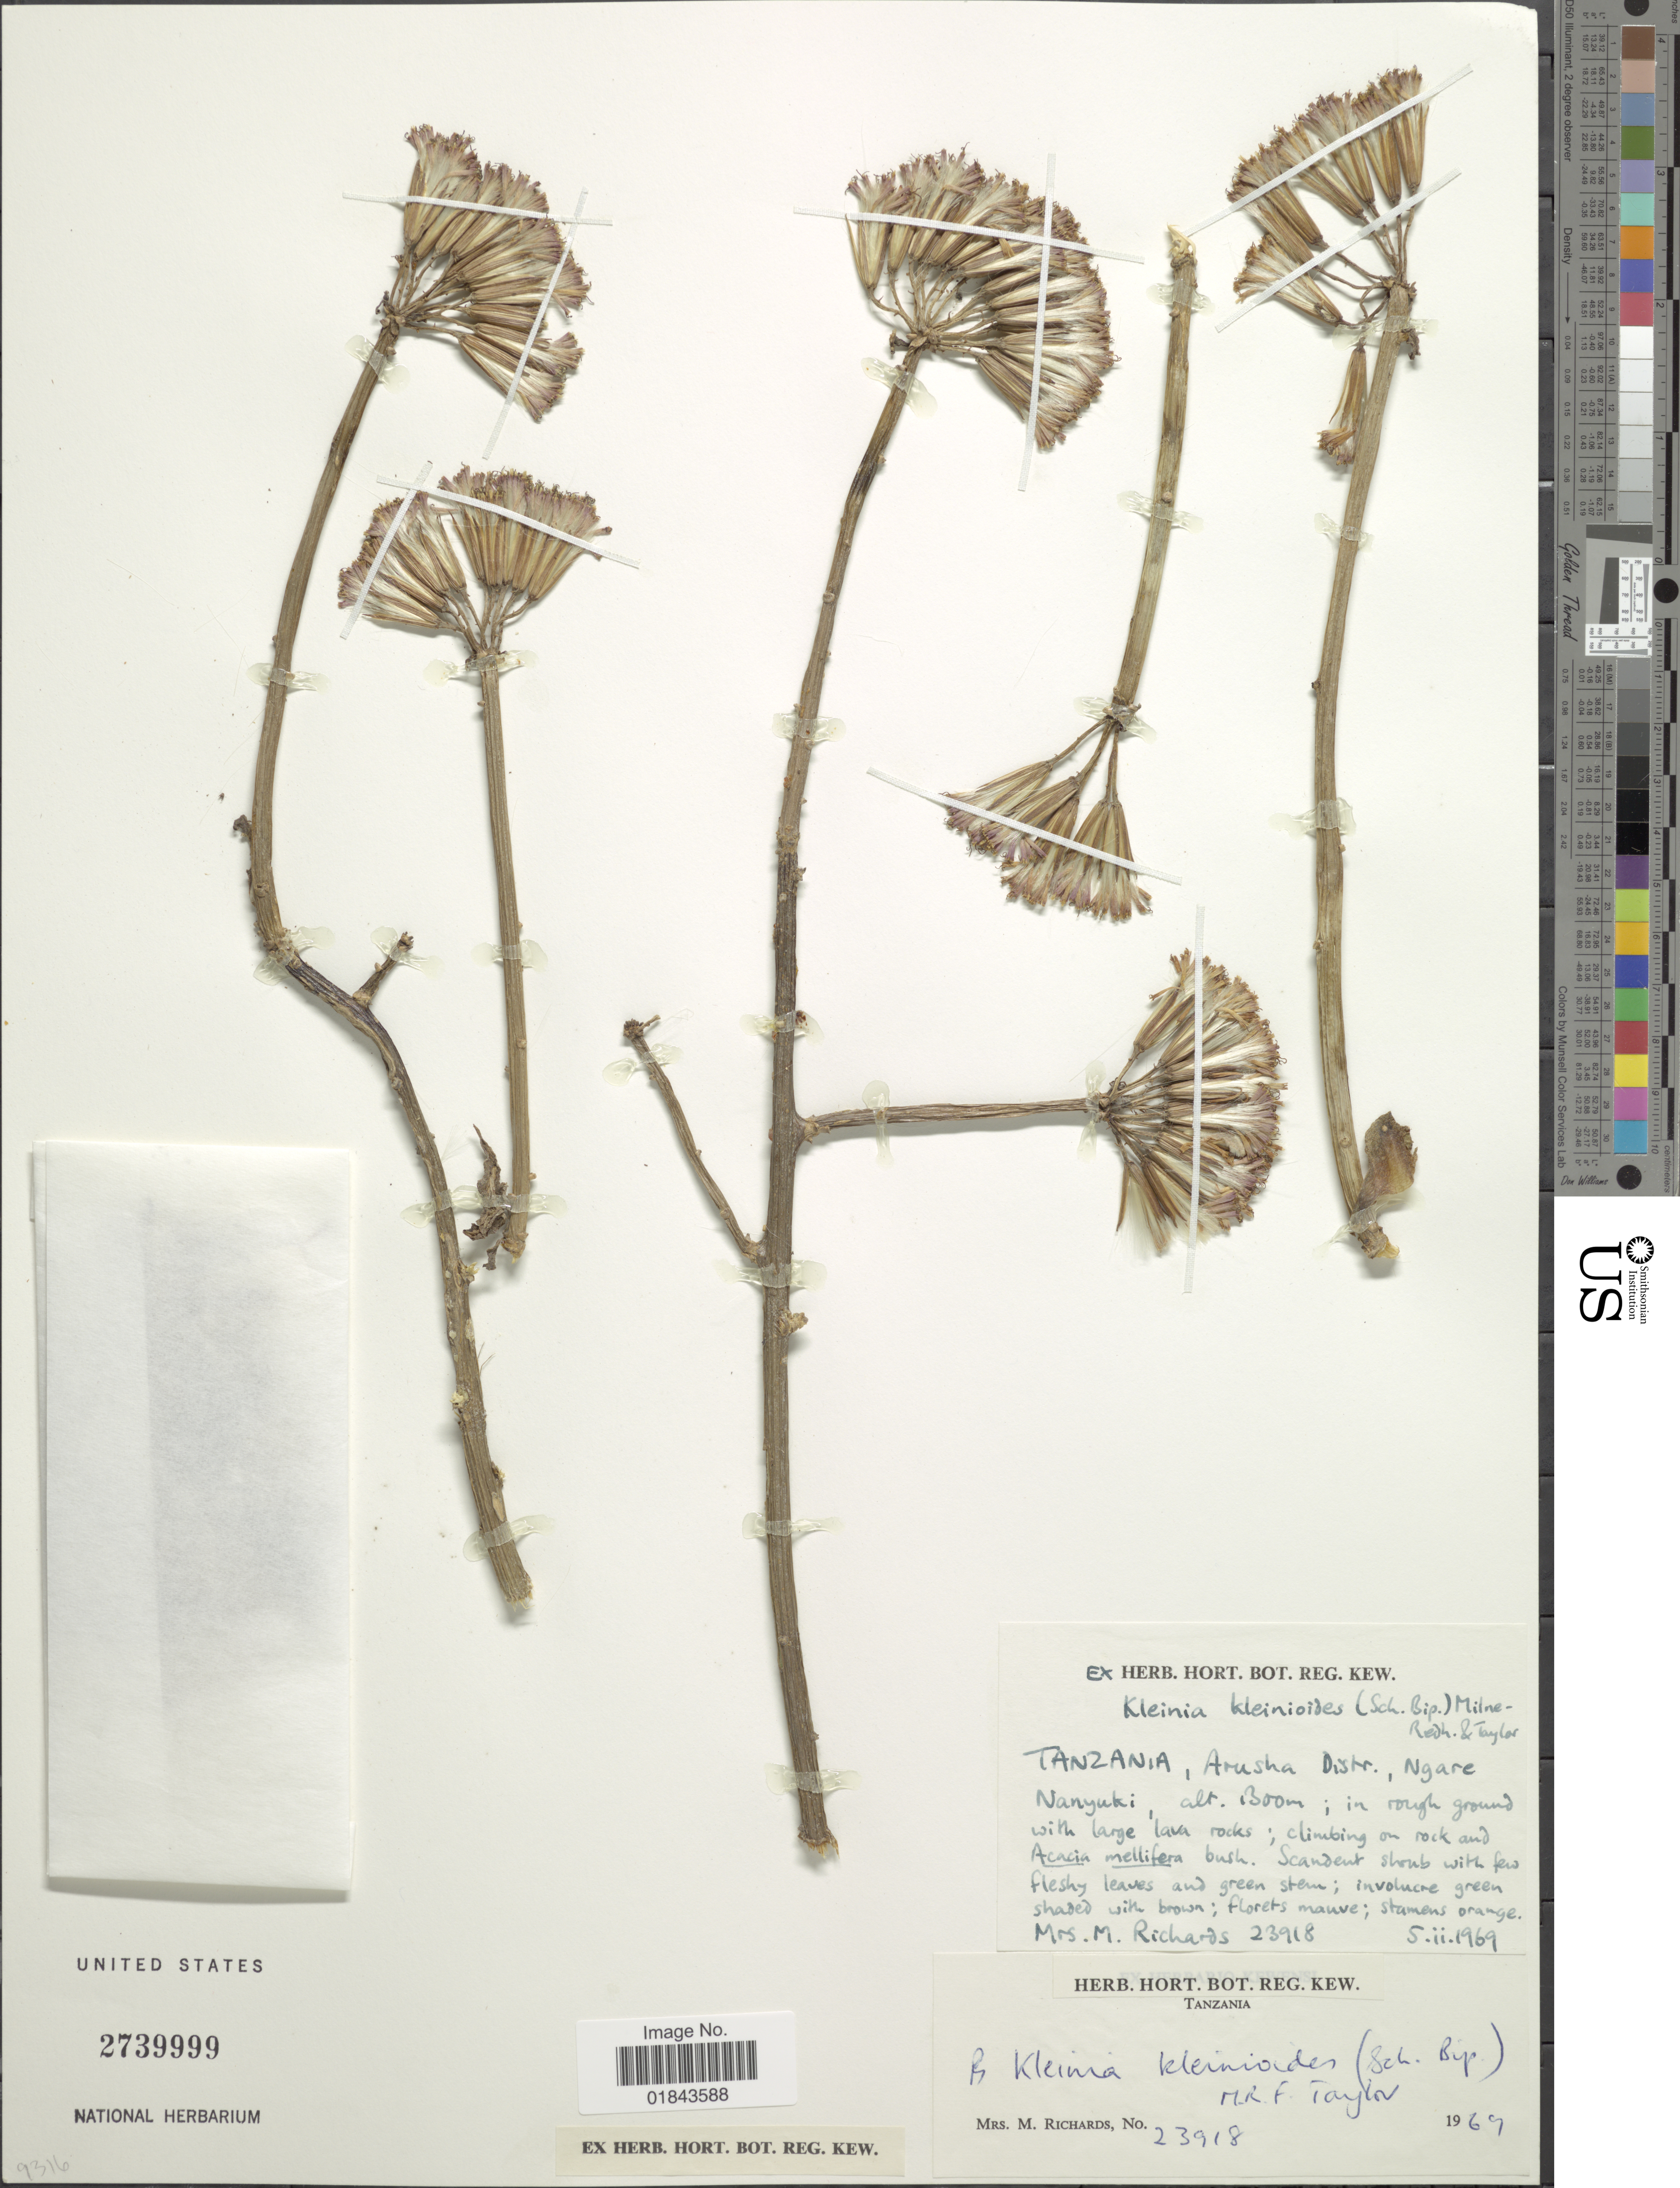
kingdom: Plantae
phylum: Tracheophyta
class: Magnoliopsida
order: Asterales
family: Asteraceae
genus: Kleinia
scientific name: Kleinia kleinioides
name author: (Sch. Bip.) M. Taylor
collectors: M. Richards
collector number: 23918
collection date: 1969-02-05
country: Tanzania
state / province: Arusha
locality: Tanzania, Arusha Distr., Ngare, Nanyuki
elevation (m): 1300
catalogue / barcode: US 2739999